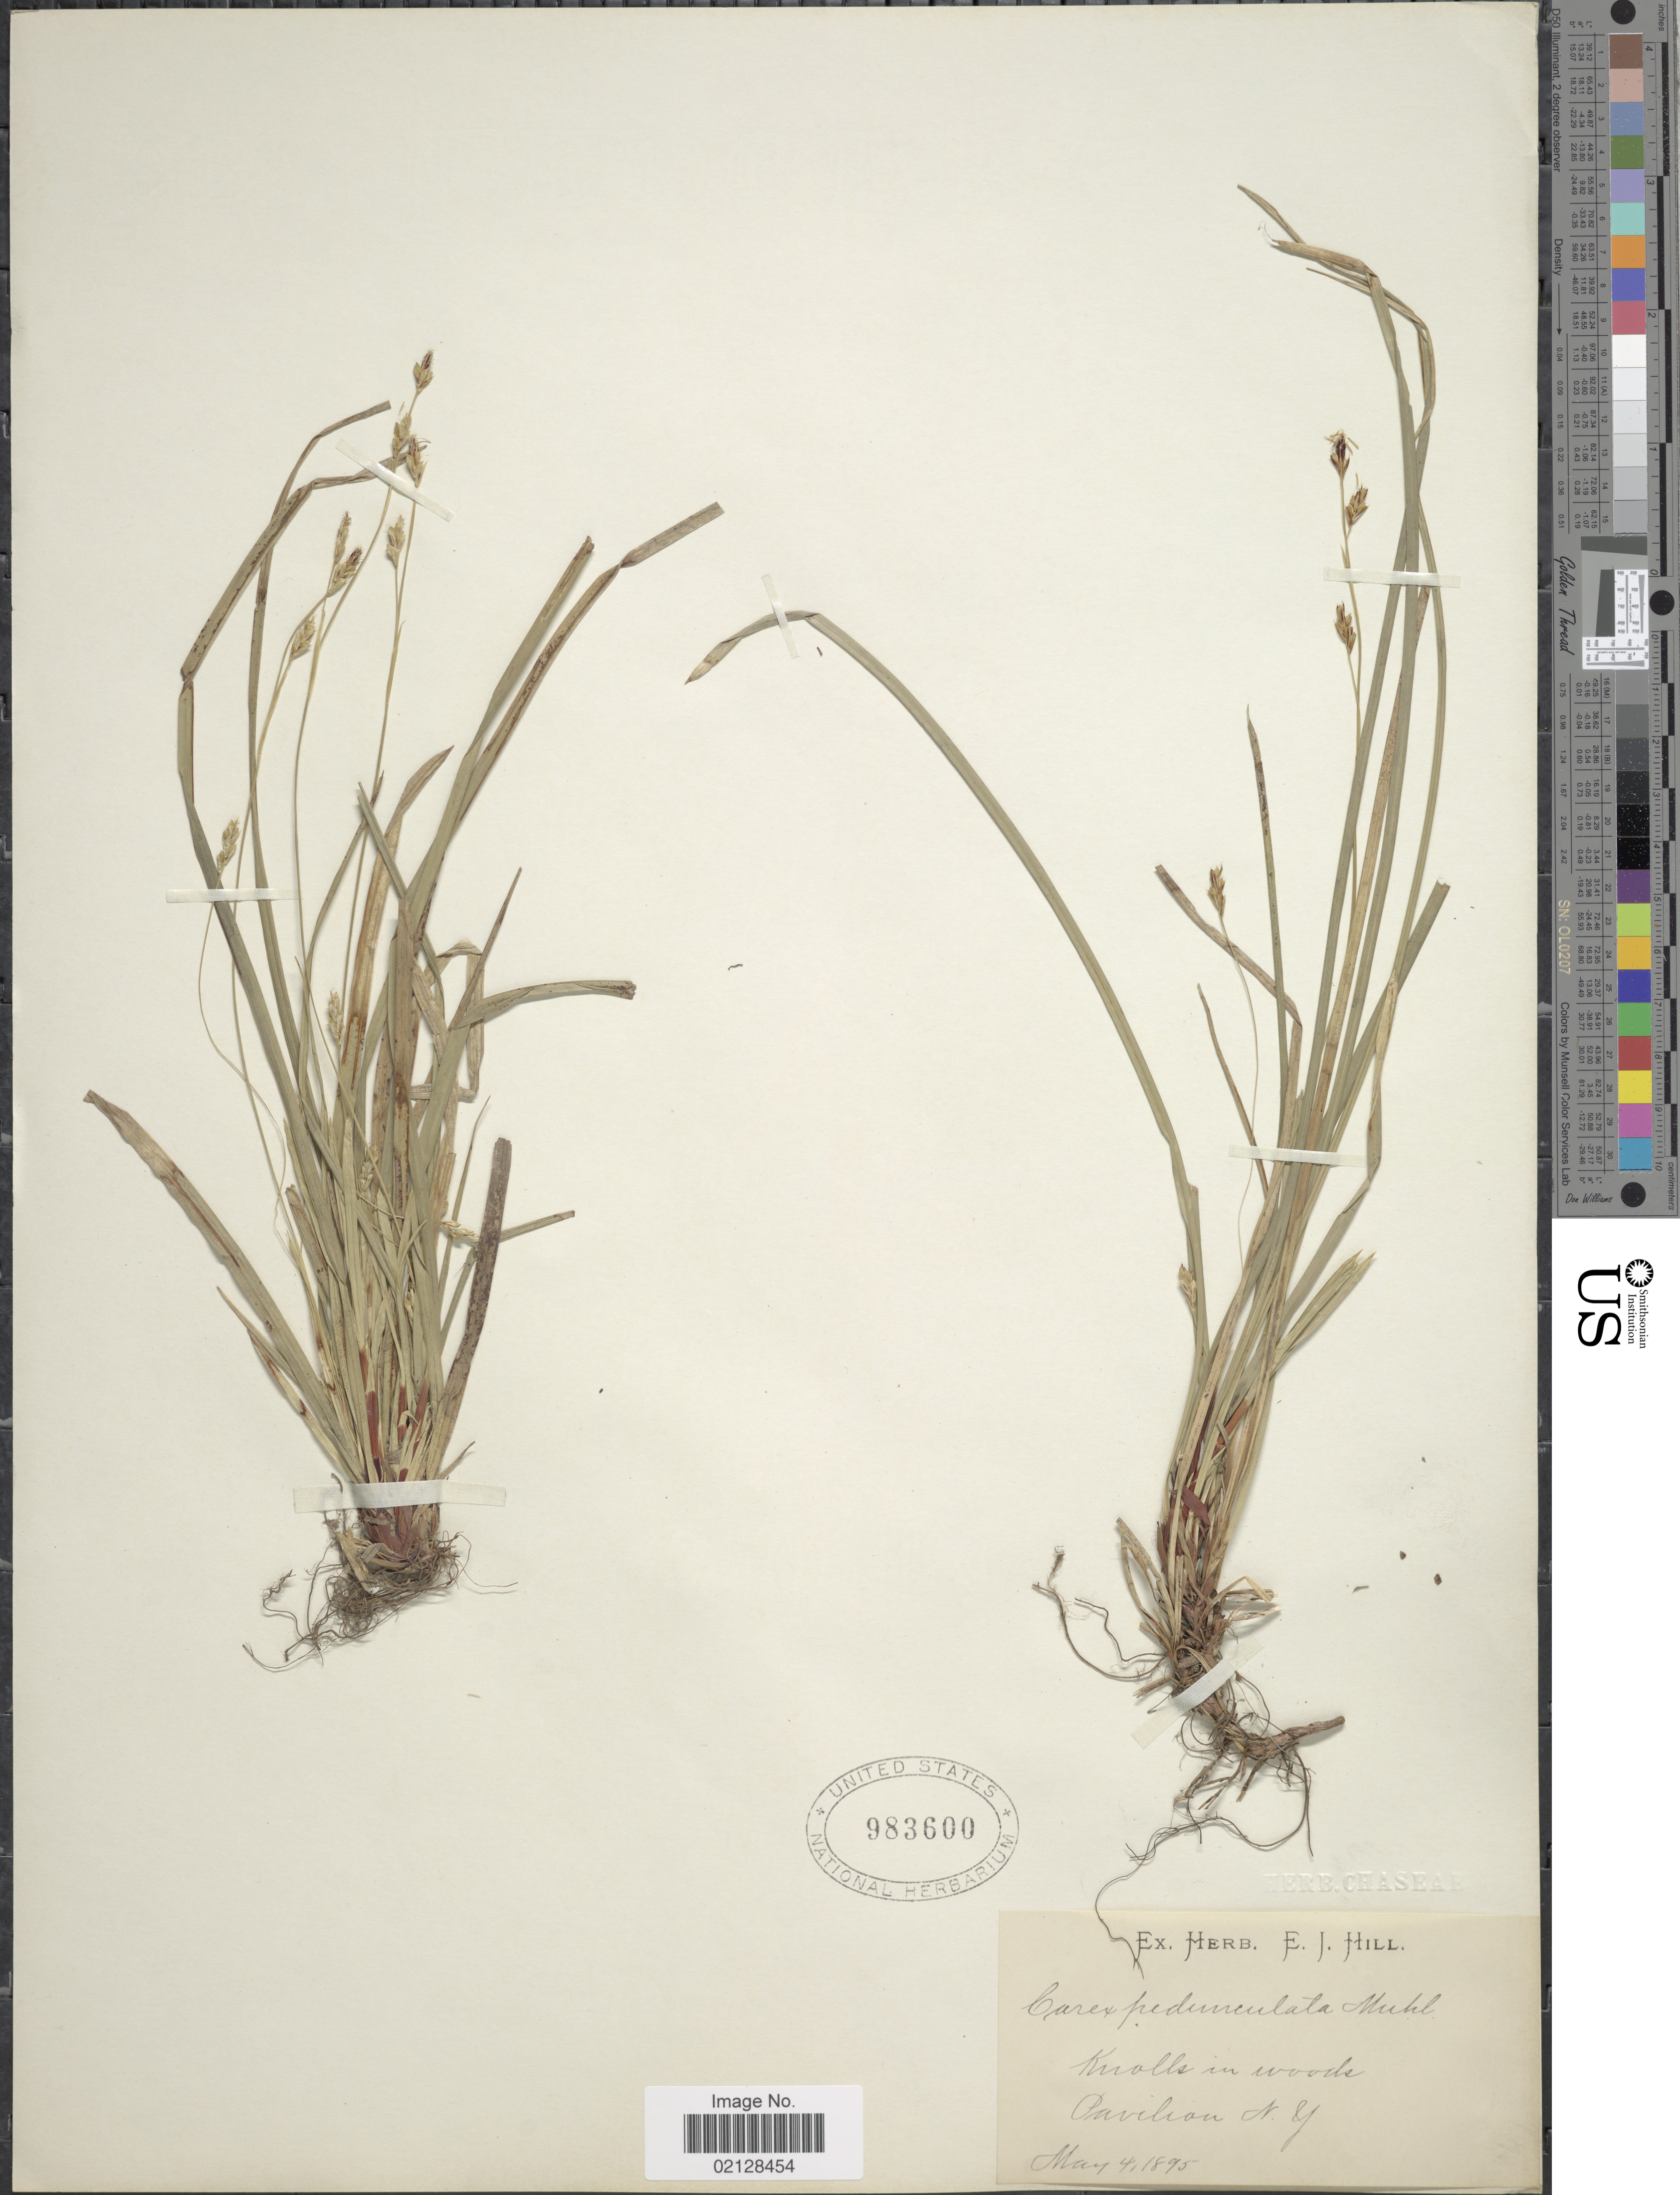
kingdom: Plantae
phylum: Tracheophyta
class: Liliopsida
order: Poales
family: Cyperaceae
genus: Carex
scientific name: Carex pedunculata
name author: Muhl. ex Willd.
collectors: Ex herb. E. J. Hill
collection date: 1895-05-04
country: United States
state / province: New York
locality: Knolls in woods, Pavilian N. Y.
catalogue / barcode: US 983600